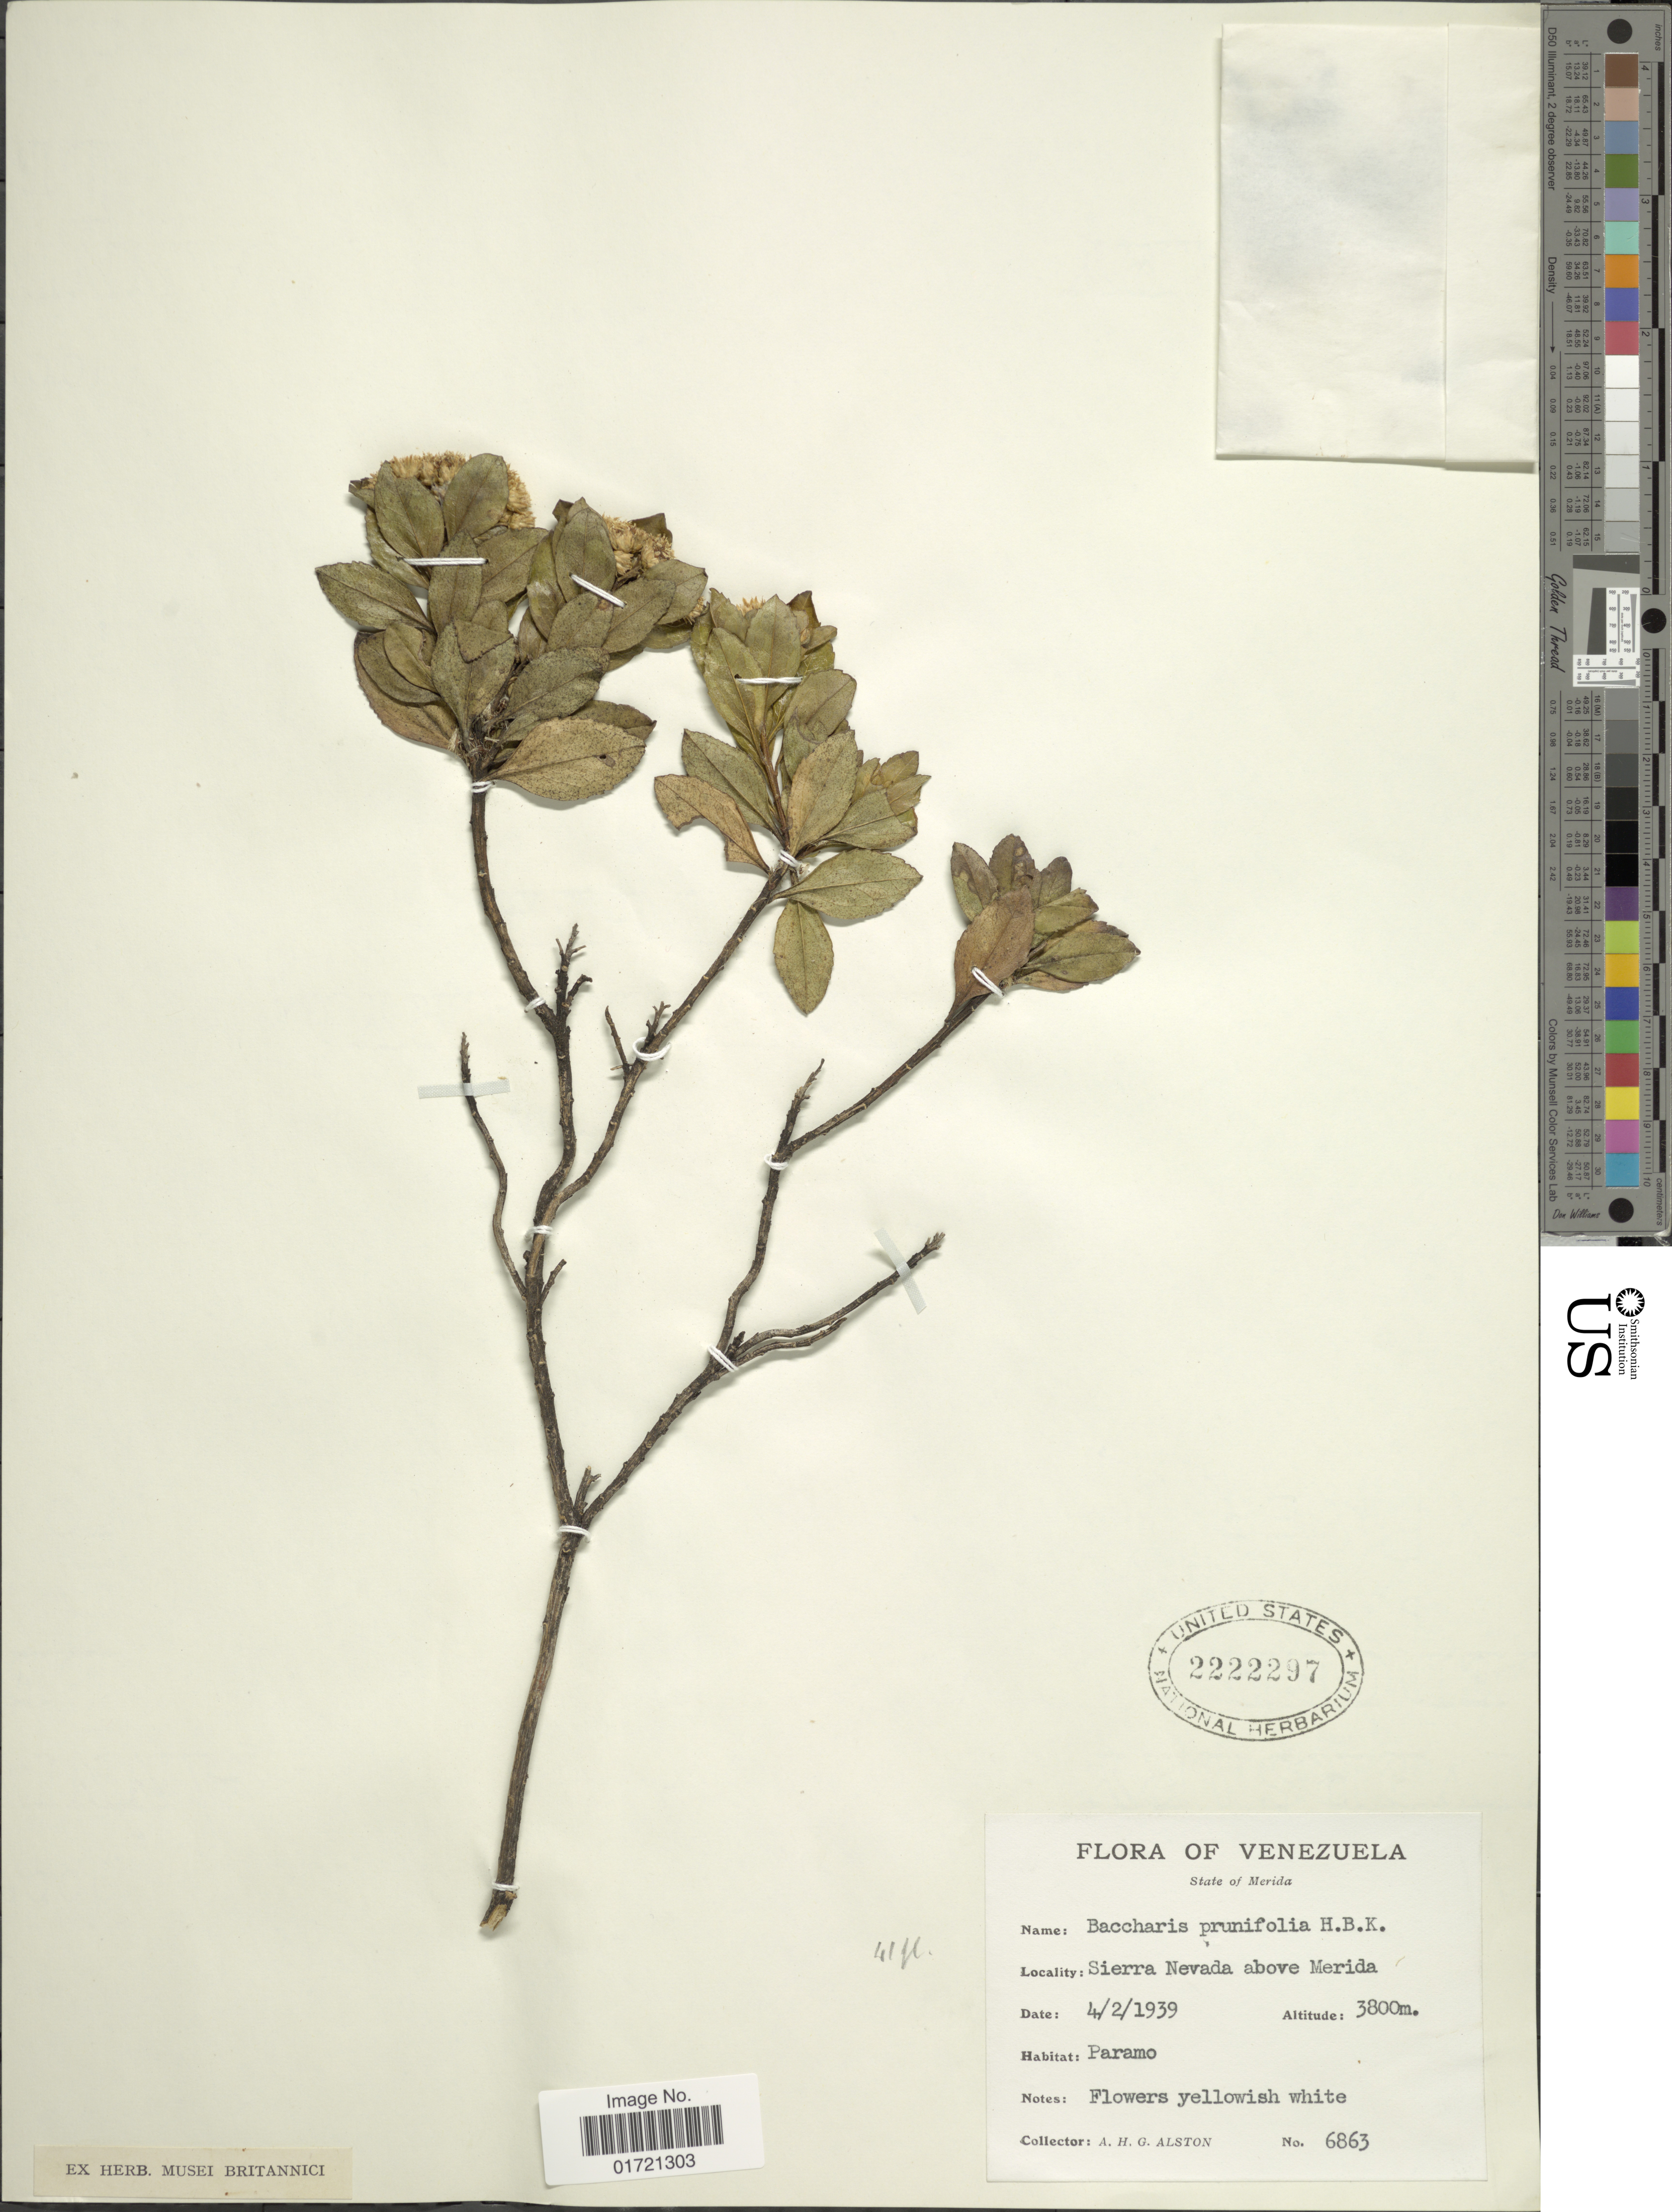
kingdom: Plantae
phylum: Tracheophyta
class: Magnoliopsida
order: Asterales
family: Asteraceae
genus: Baccharis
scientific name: Baccharis prunifolia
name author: Kunth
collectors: A. H. Alston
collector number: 6863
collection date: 1939-02-04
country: Venezuela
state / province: Mérida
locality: State of Merida. Sierra Nevada above Merida.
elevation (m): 3800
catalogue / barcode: US 2222297